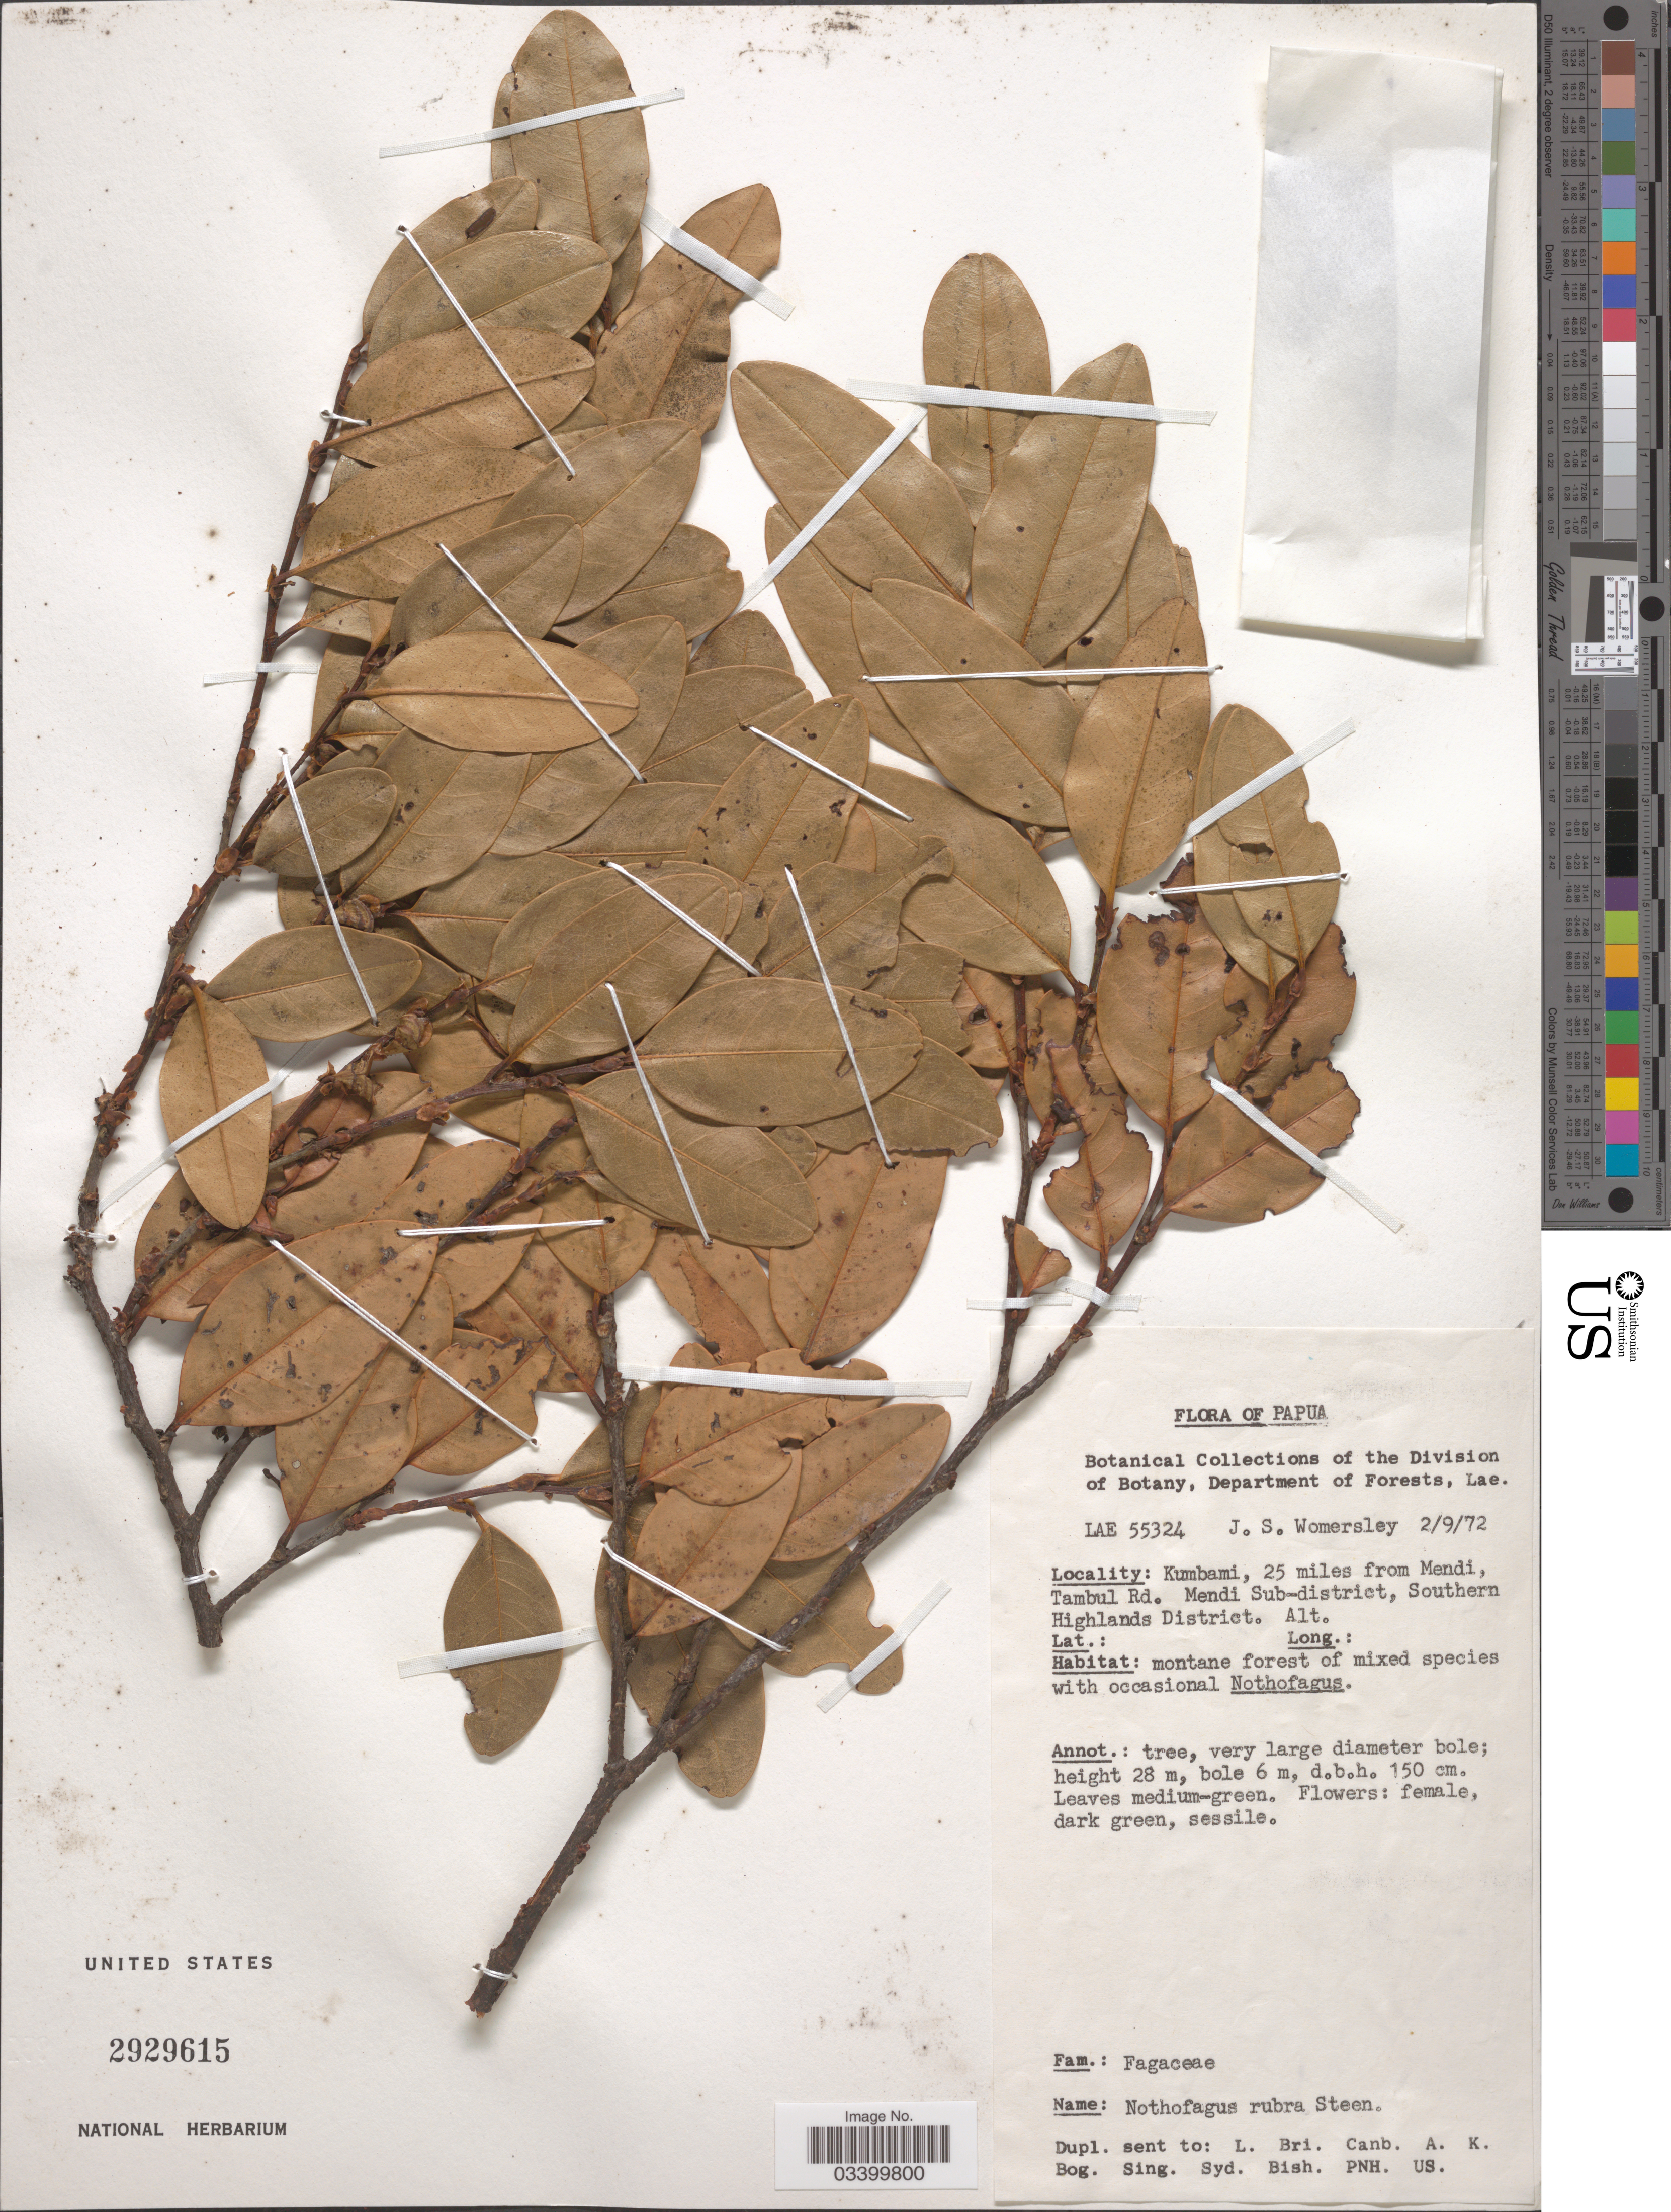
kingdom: Plantae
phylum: Tracheophyta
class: Magnoliopsida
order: Fagales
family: Nothofagaceae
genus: Nothofagus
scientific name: Nothofagus rubra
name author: Steenis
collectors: J. S. Womersley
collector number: LAE 55324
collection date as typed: Transcribed d/m/y: 2/9/72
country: Papua New Guinea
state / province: Southern Highlands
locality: Papua. Kumbami, 25 miles from Mendi, Tambul Rd. Mendi Sub-district, Southern Highlands District.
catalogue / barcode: US 2929615